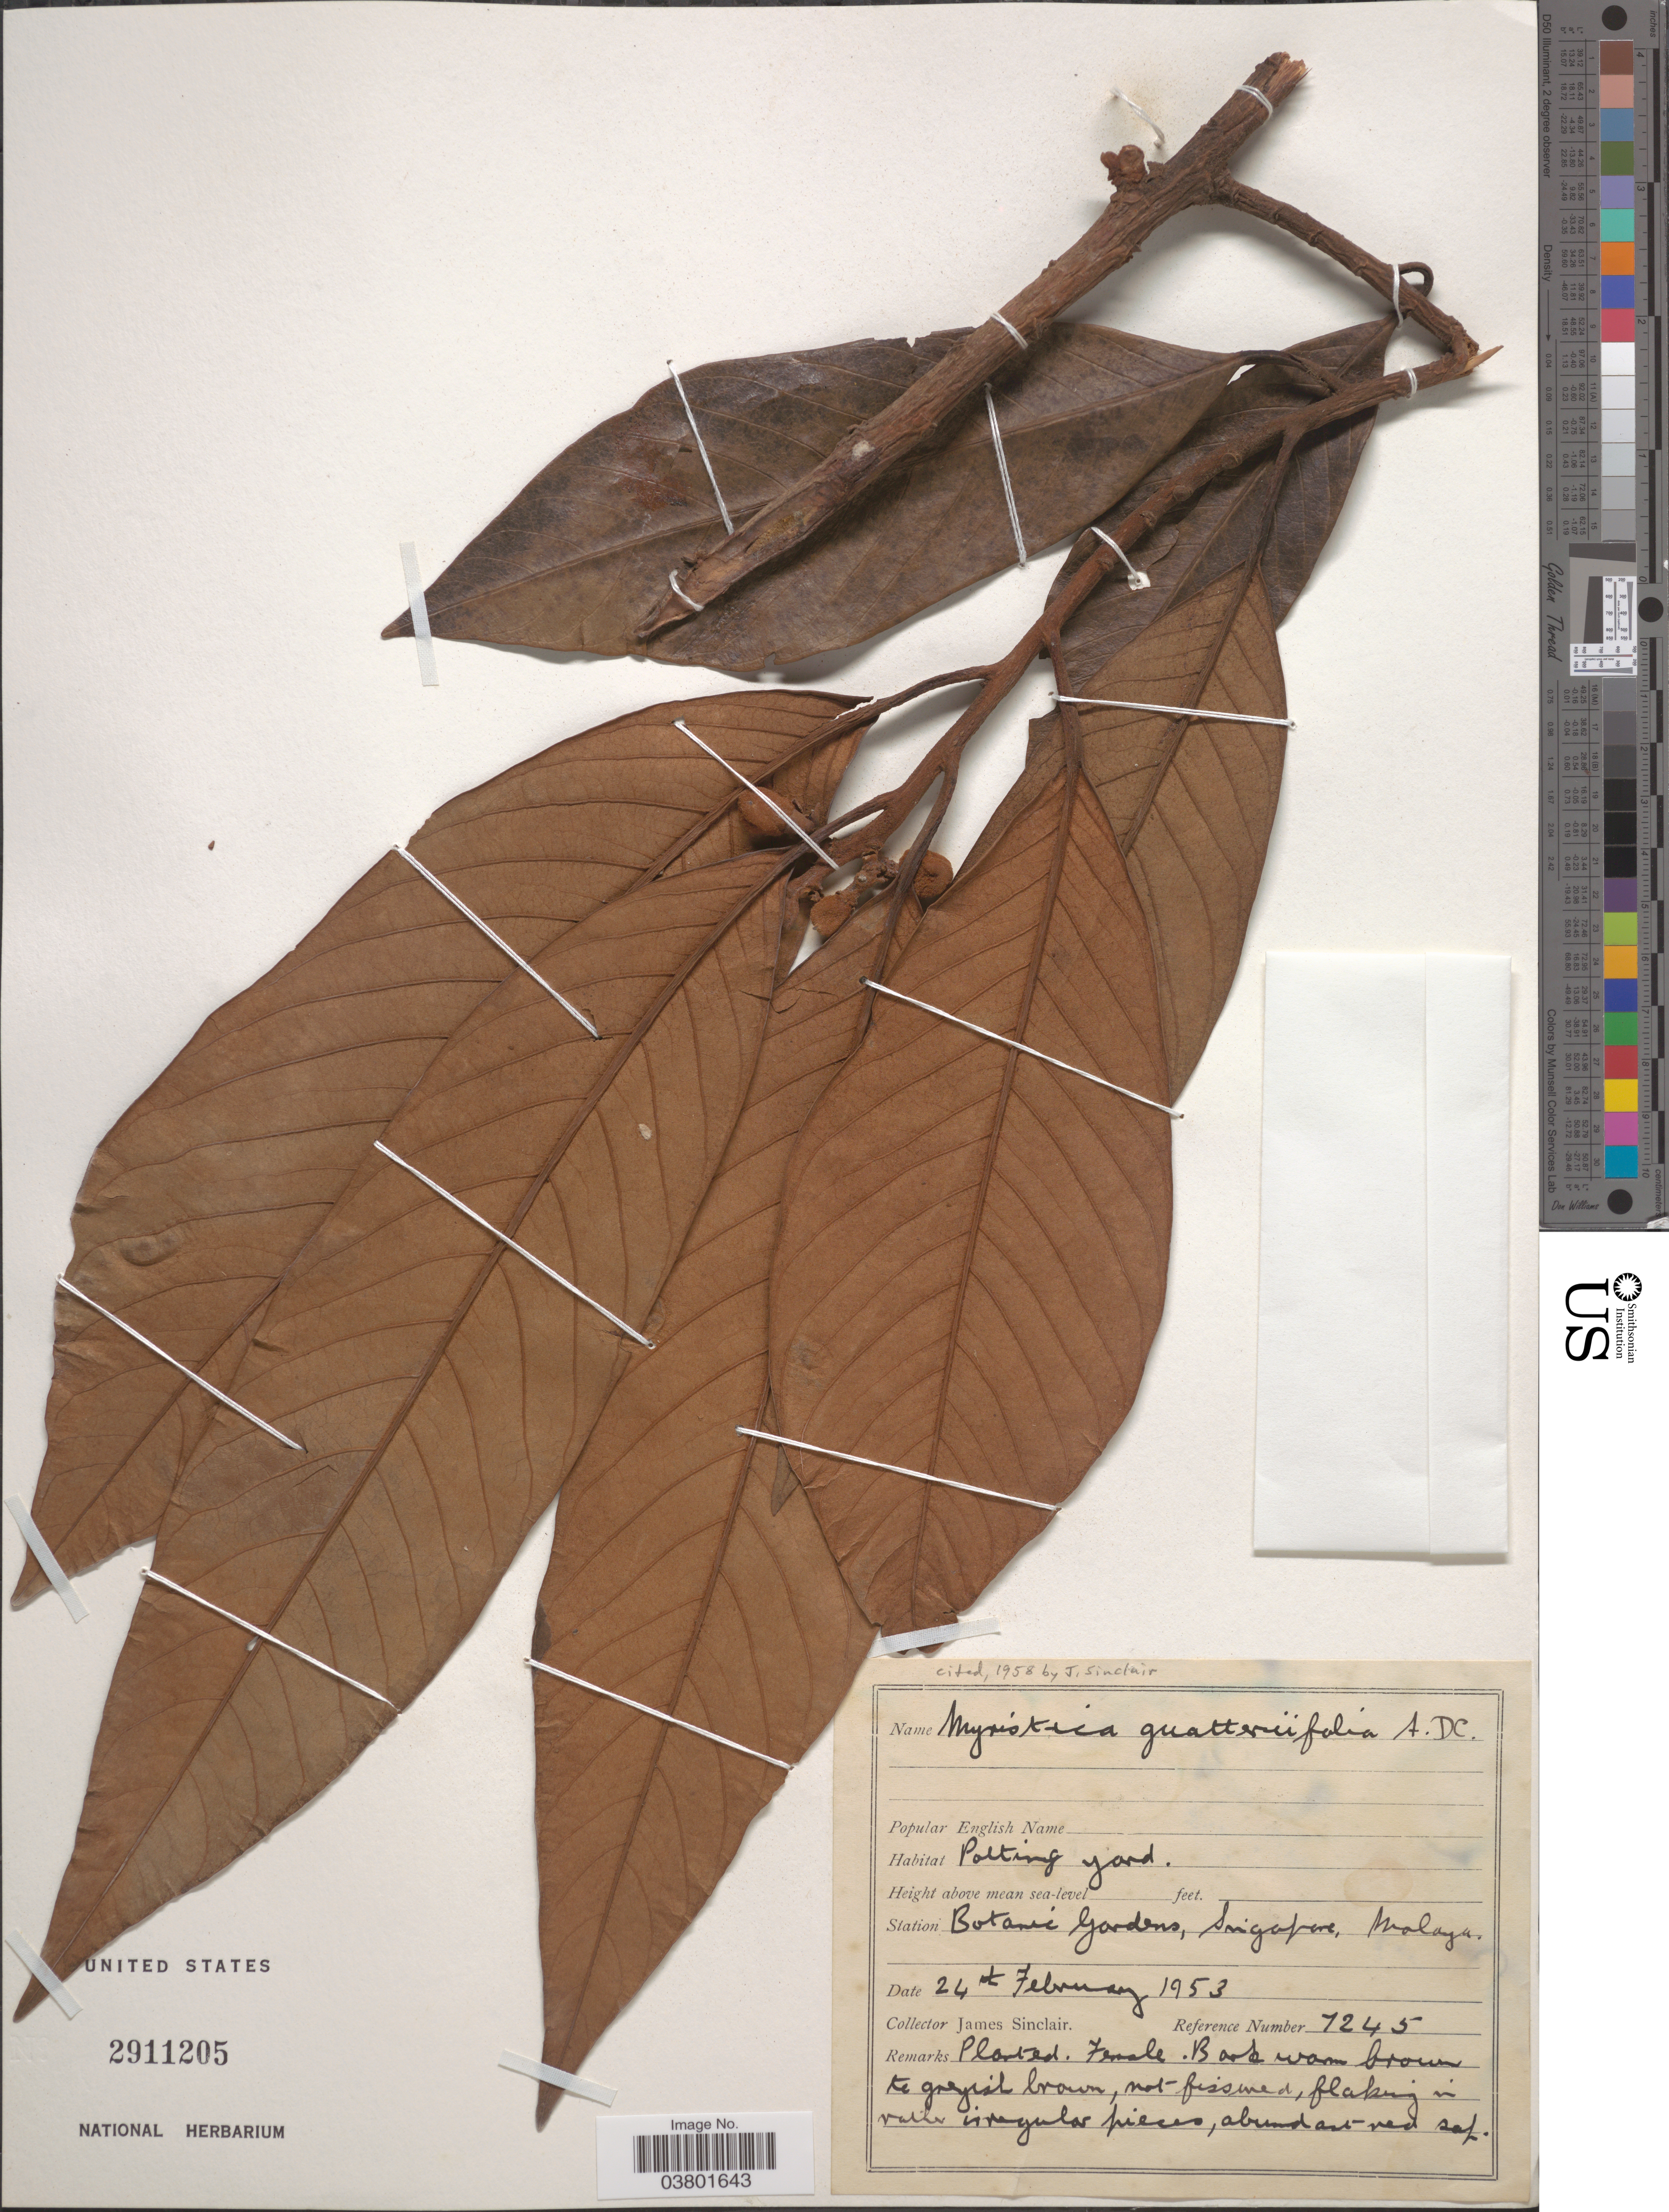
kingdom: Plantae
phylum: Tracheophyta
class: Magnoliopsida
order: Magnoliales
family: Myristicaceae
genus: Myristica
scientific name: Myristica guatteriifolia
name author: A. DC.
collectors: J. Sinclair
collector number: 7245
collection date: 1953-02-24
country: Singapore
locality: Station Botanic Gardens, Malaya.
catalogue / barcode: US 2911205